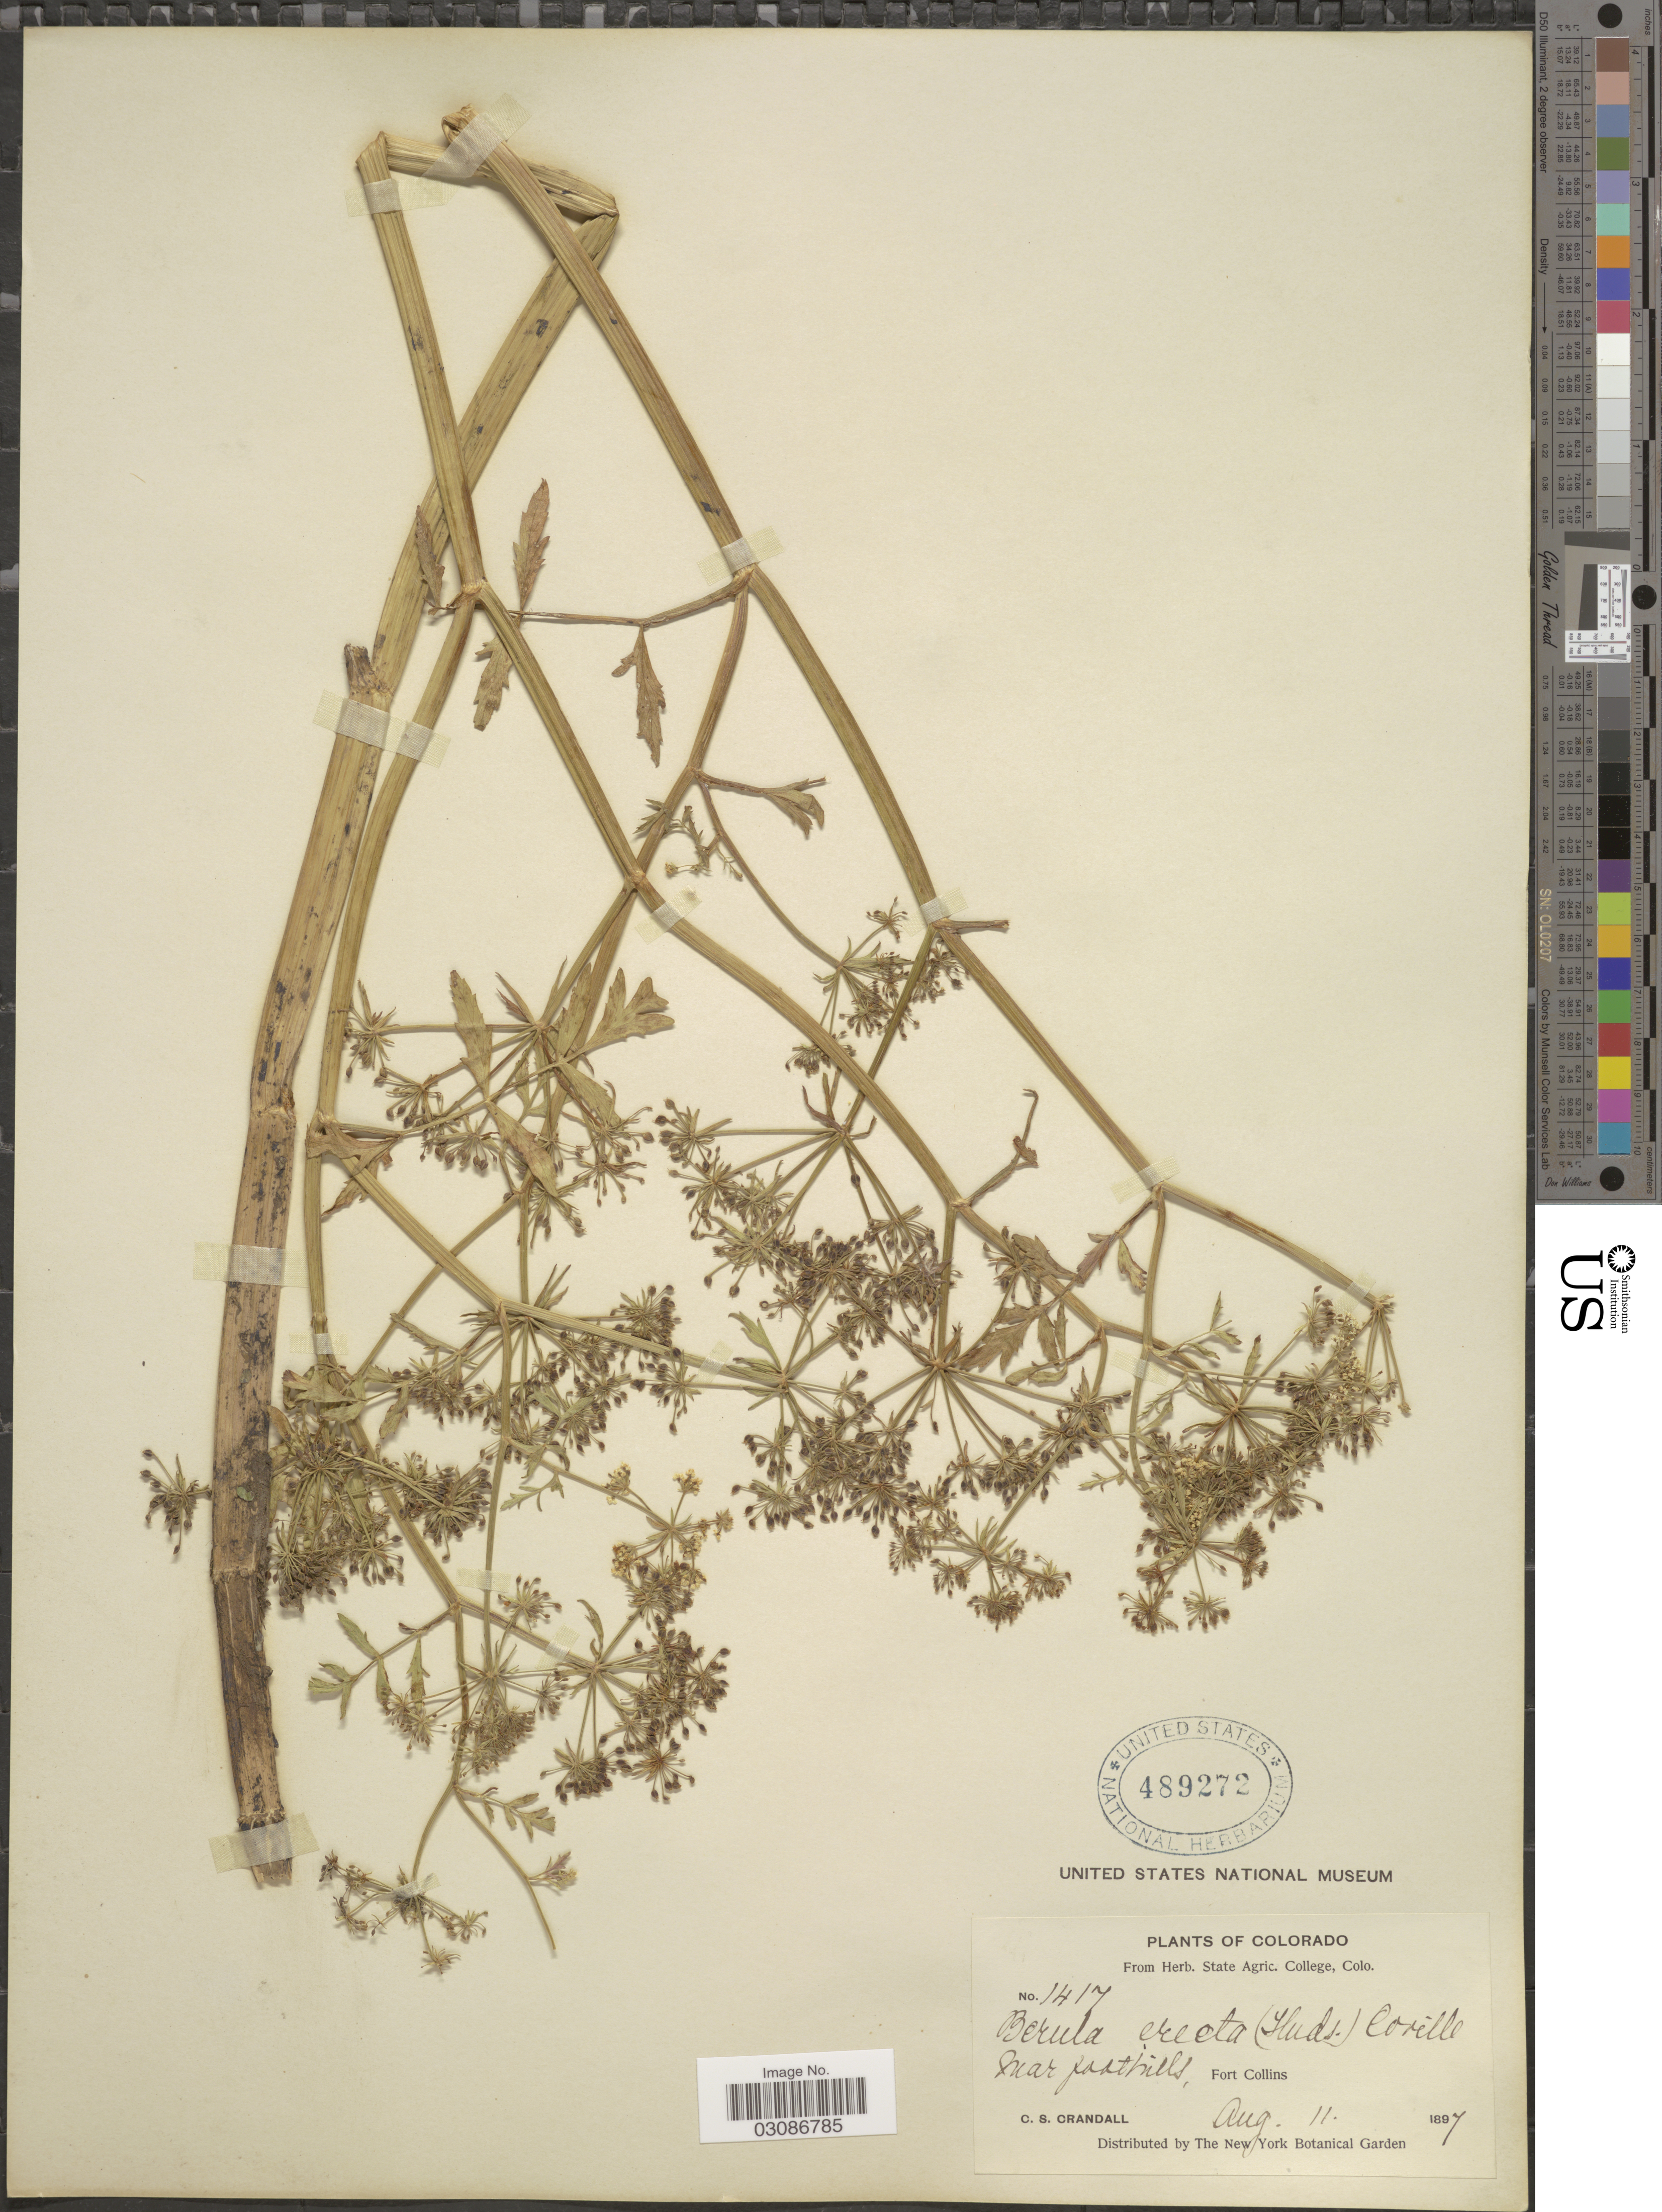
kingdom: Plantae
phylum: Tracheophyta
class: Magnoliopsida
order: Apiales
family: Apiaceae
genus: Berula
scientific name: Berula erecta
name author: (Huds.) Coville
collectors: C. Crandall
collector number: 1417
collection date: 1897-08-11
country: United States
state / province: Colorado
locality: Near Foothills, Fort Collins.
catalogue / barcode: US 489272